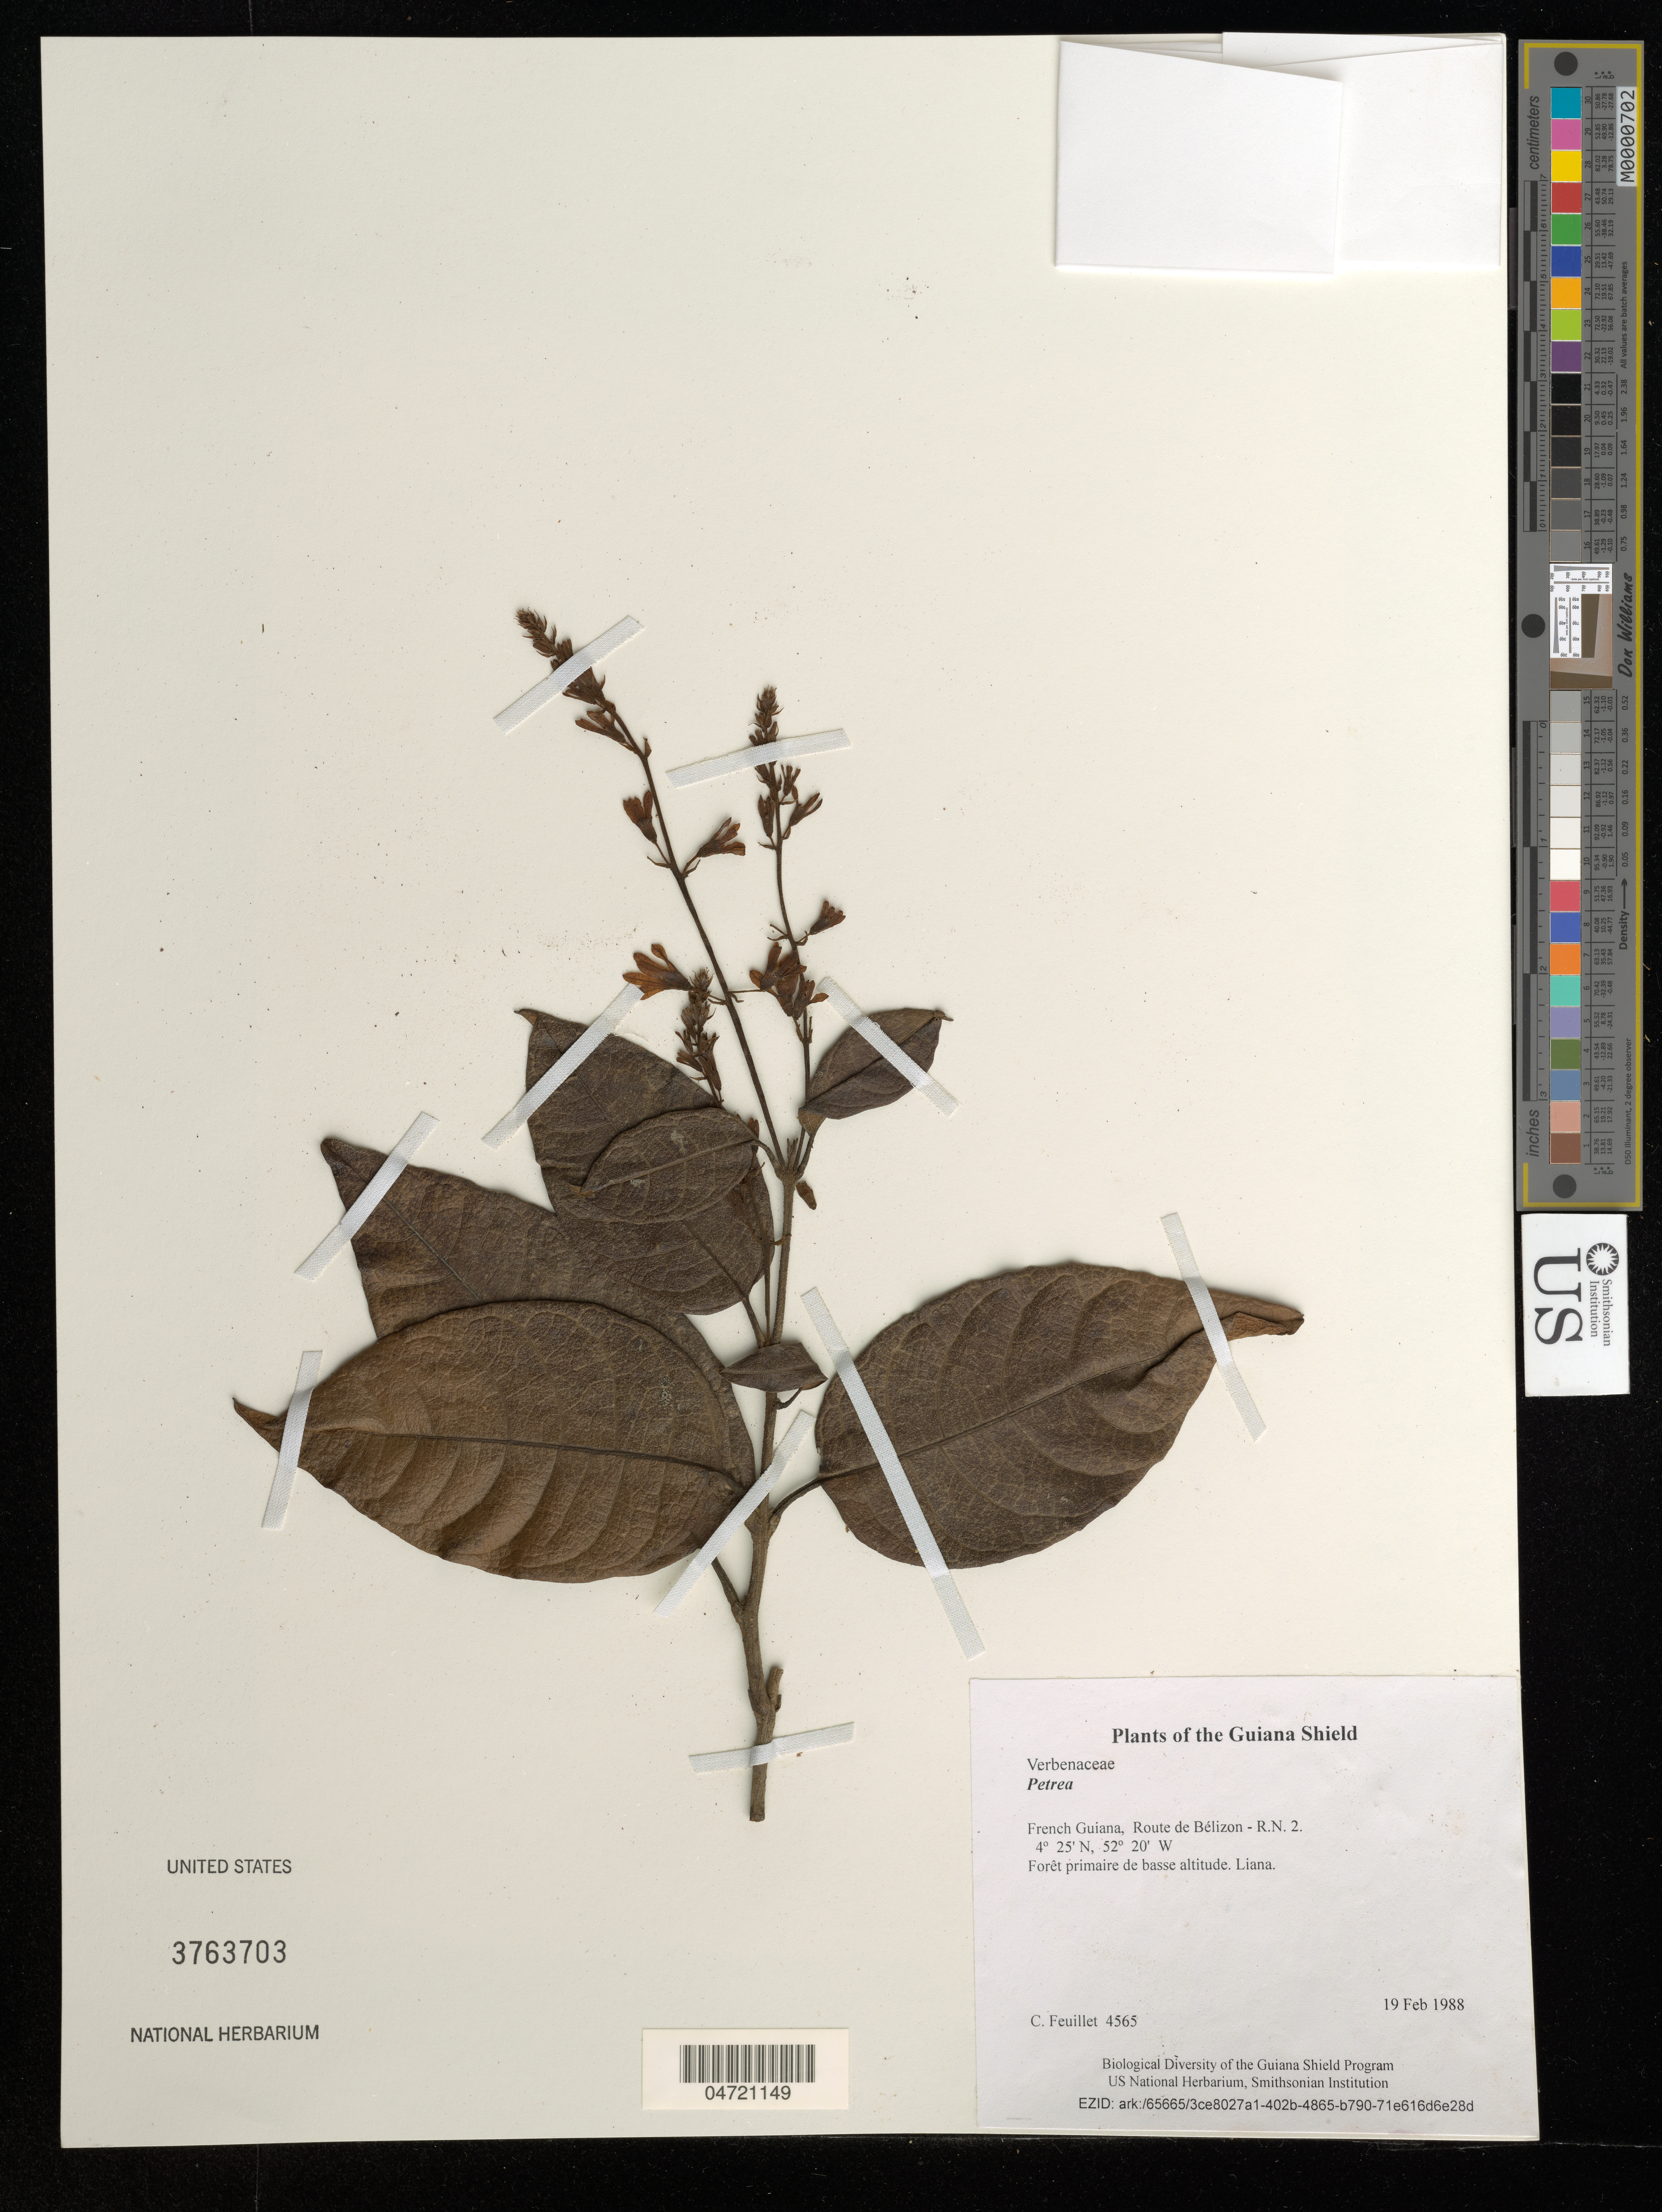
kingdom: Plantae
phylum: Tracheophyta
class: Magnoliopsida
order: Lamiales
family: Verbenaceae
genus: Petrea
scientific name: Petrea sp.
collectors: C. Feuillet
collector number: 4565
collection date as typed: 19 Feb 1988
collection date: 1988-02-19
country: French Guiana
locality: Route de Bélizon - R.N. 2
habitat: Forêt primaire de basse altitude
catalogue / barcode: US 3763703